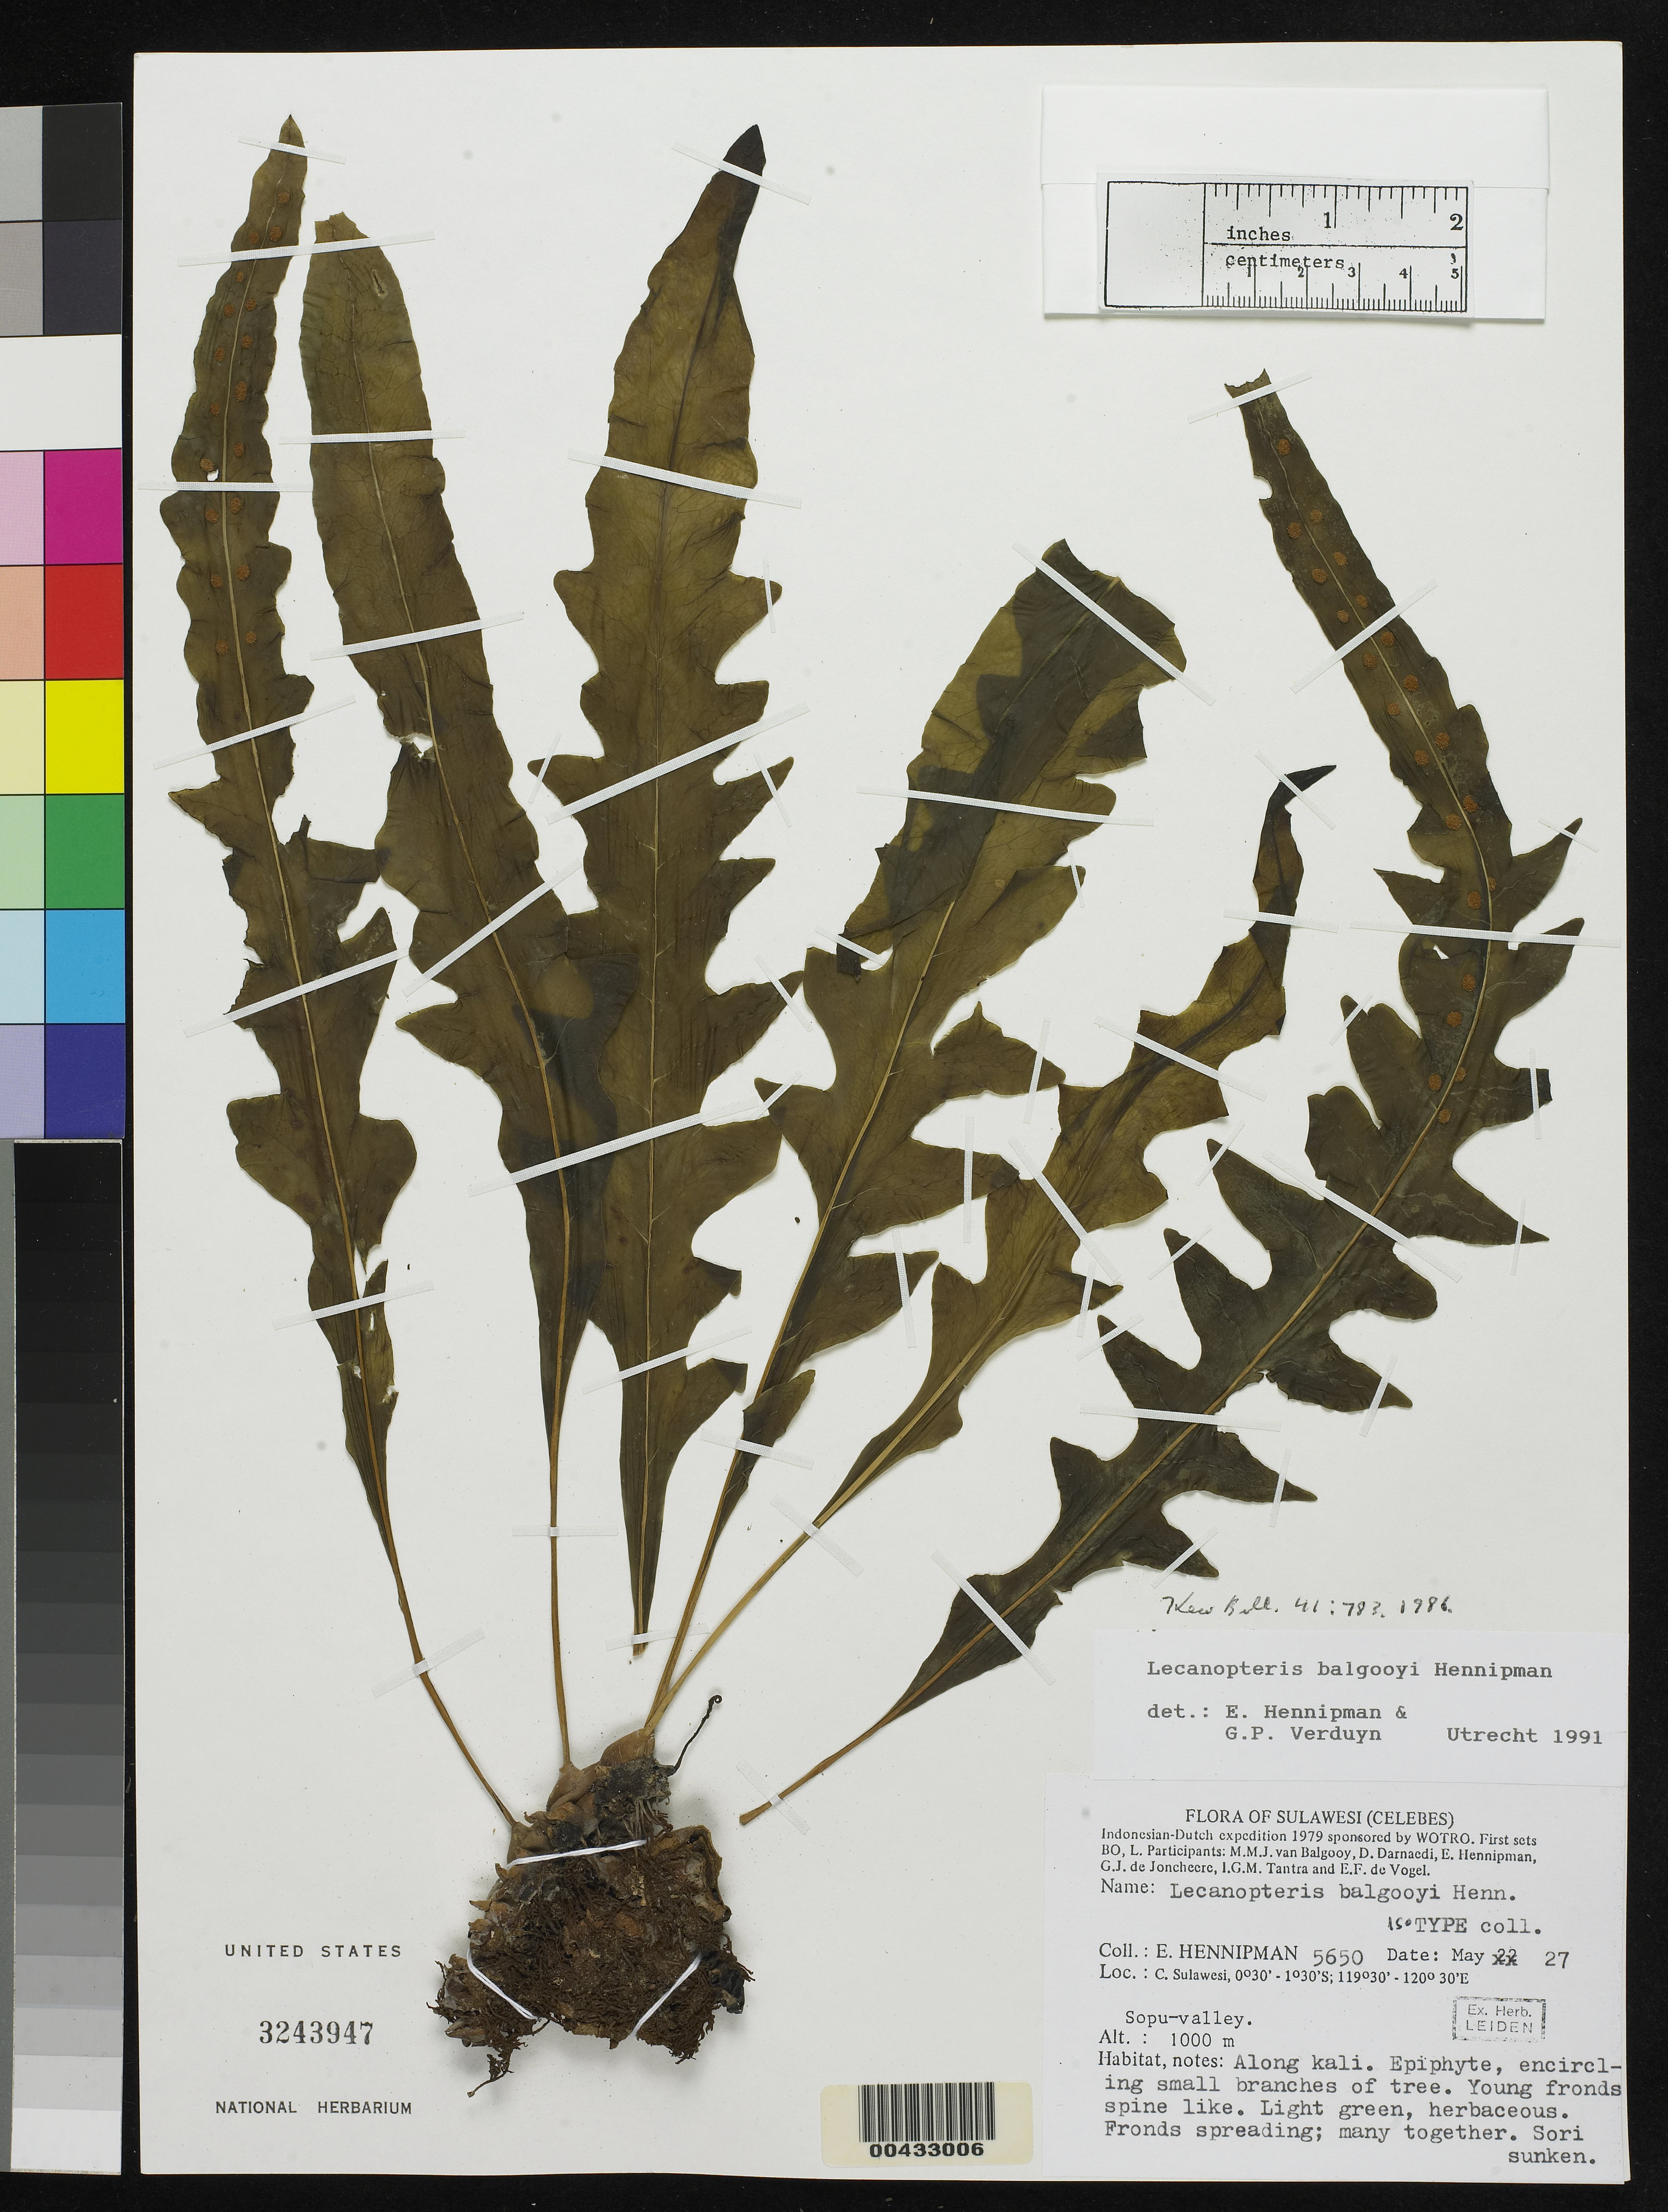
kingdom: Plantae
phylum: Tracheophyta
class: Polypodiopsida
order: Polypodiales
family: Polypodiaceae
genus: Lecanopteris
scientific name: Lecanopteris balgooyi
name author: Hennipman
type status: Isotype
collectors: E. Hennipman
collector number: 5650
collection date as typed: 27 May 1979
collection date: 1979-05-27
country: Indonesia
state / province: Sulawesi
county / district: Sulawesi Tengah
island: Sulawesi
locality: Sopu-Valley.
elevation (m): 1000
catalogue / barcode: US 3243947